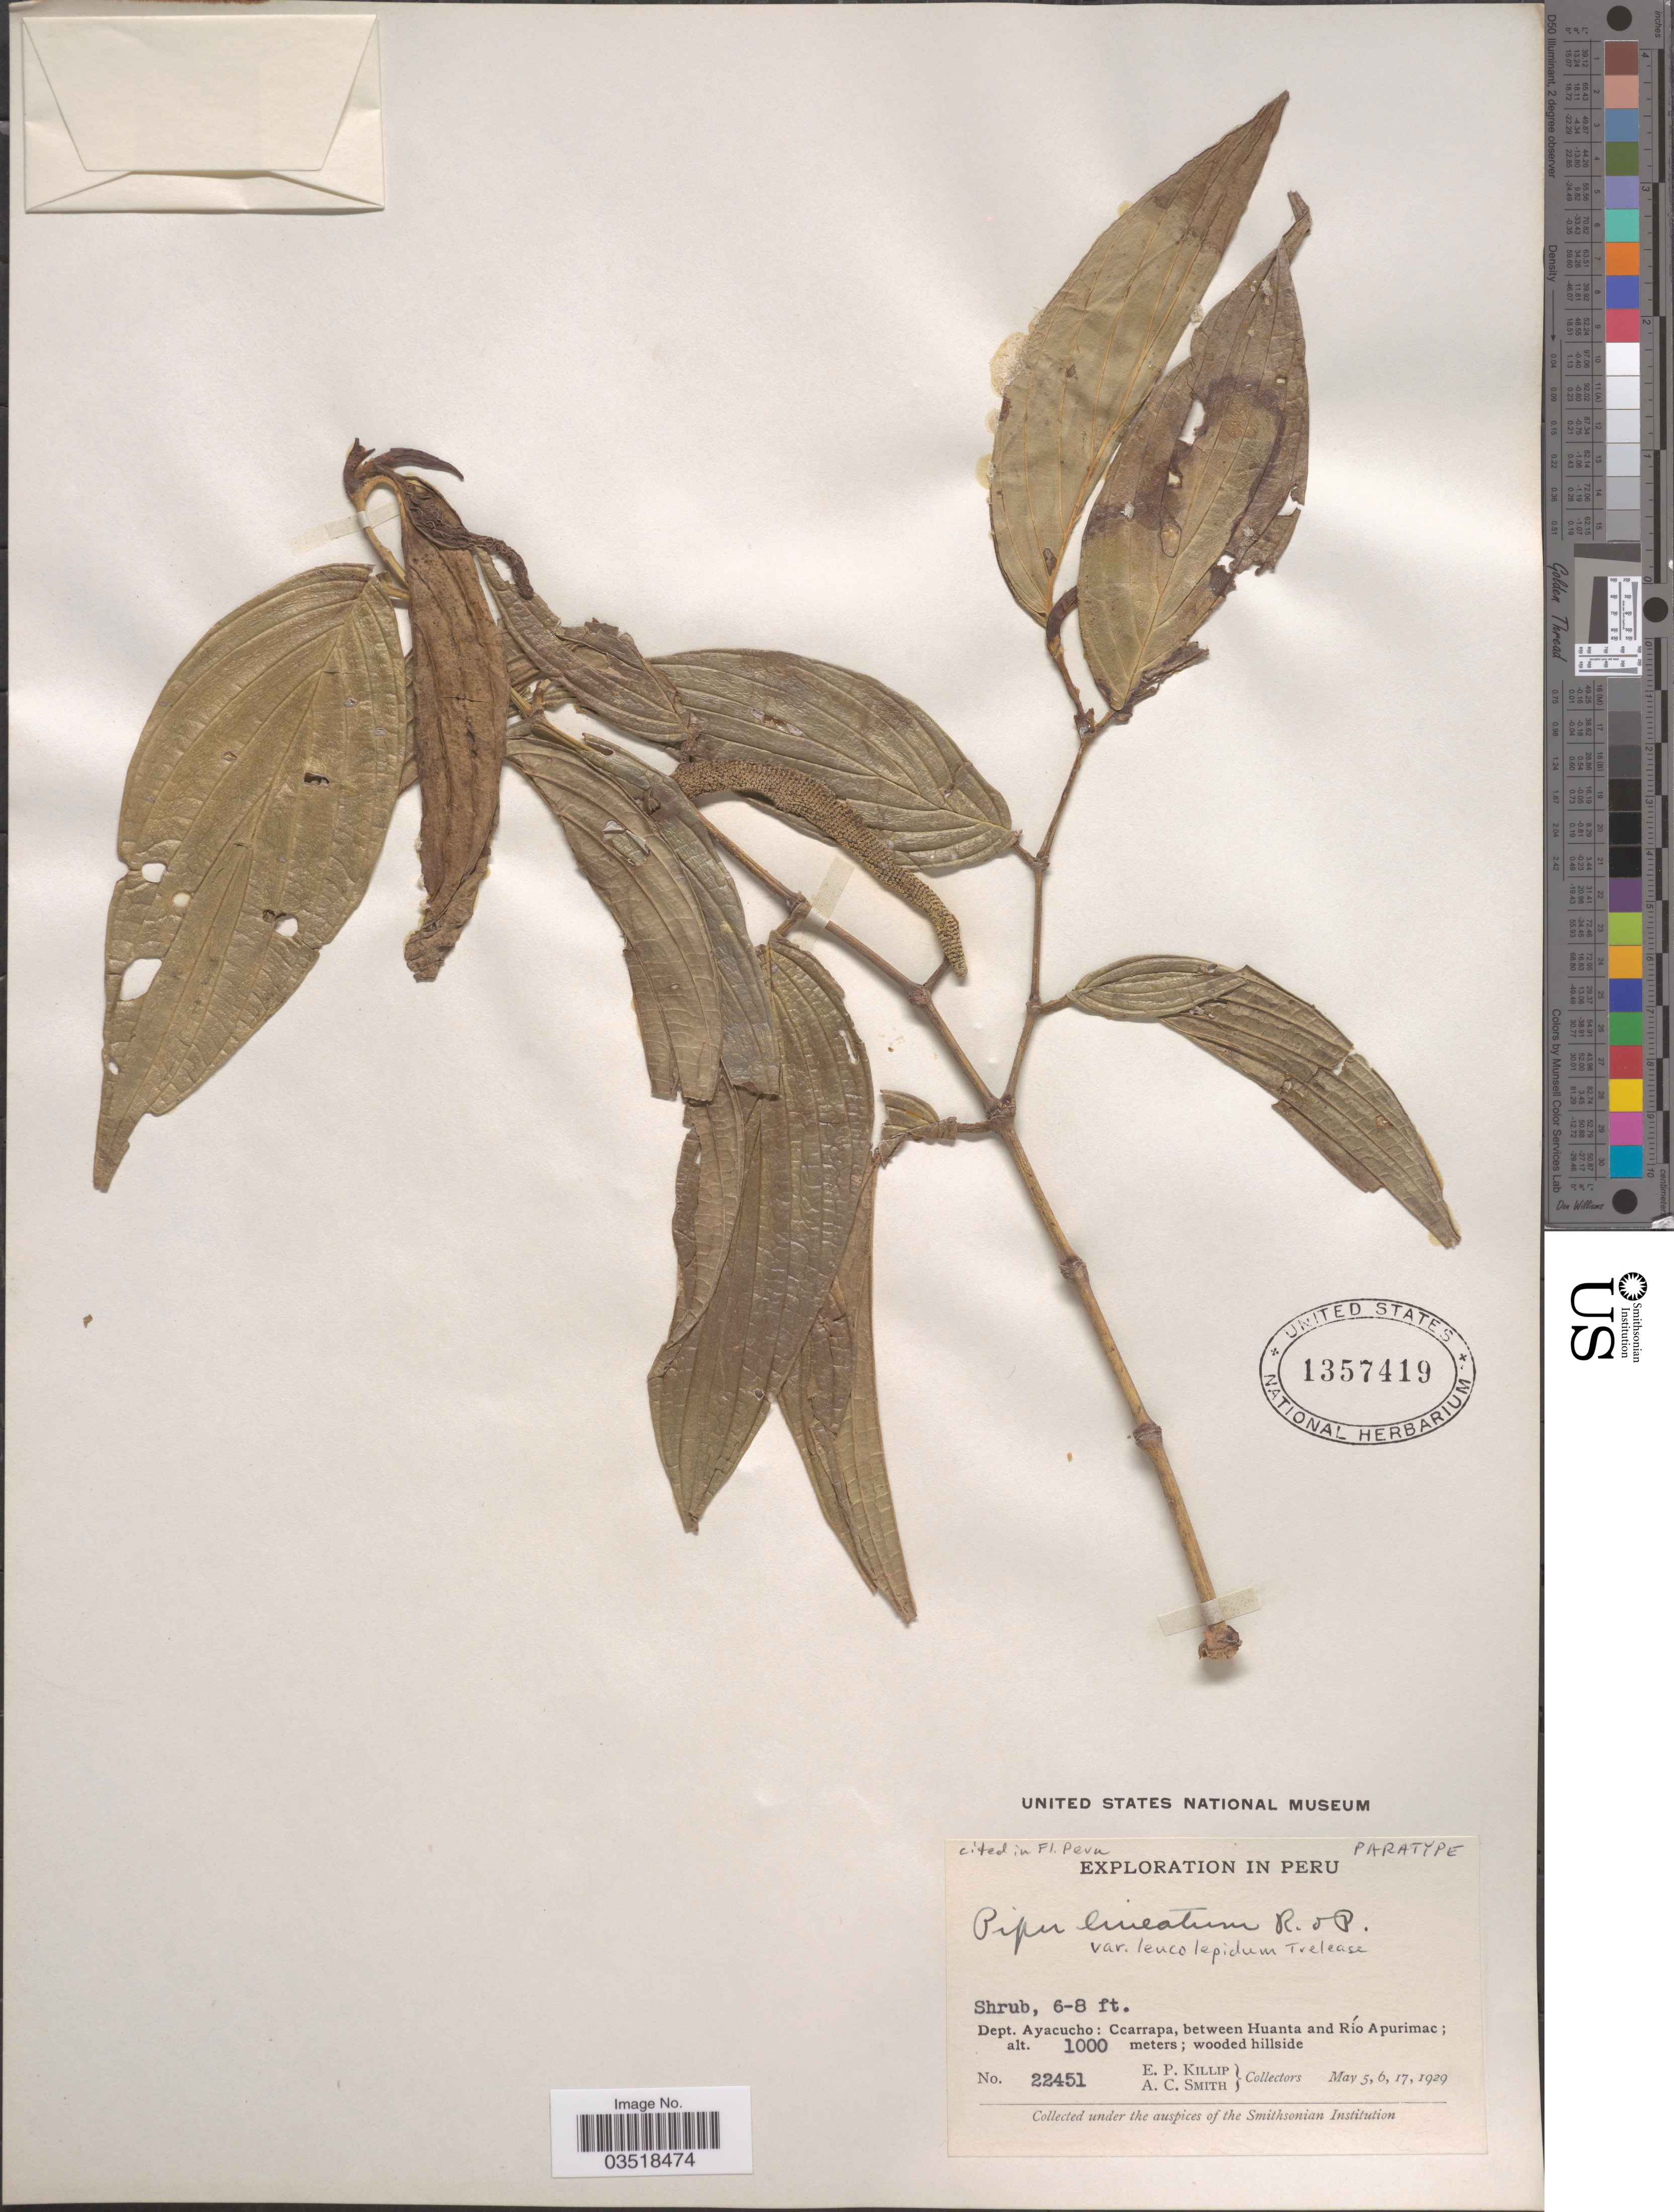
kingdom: Plantae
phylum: Tracheophyta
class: Magnoliopsida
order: Piperales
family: Piperaceae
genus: Piper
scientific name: Piper lineatum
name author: Ruiz & Pav.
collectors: E. P. Killip & A. C. Smith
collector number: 22451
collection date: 1929-05-05/1929-05-17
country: Peru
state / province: Ayacucho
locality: Dept. Ayacucho: Ccarrapa, between Huanta and Río Apurimac.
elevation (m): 1000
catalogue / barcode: US 1357419